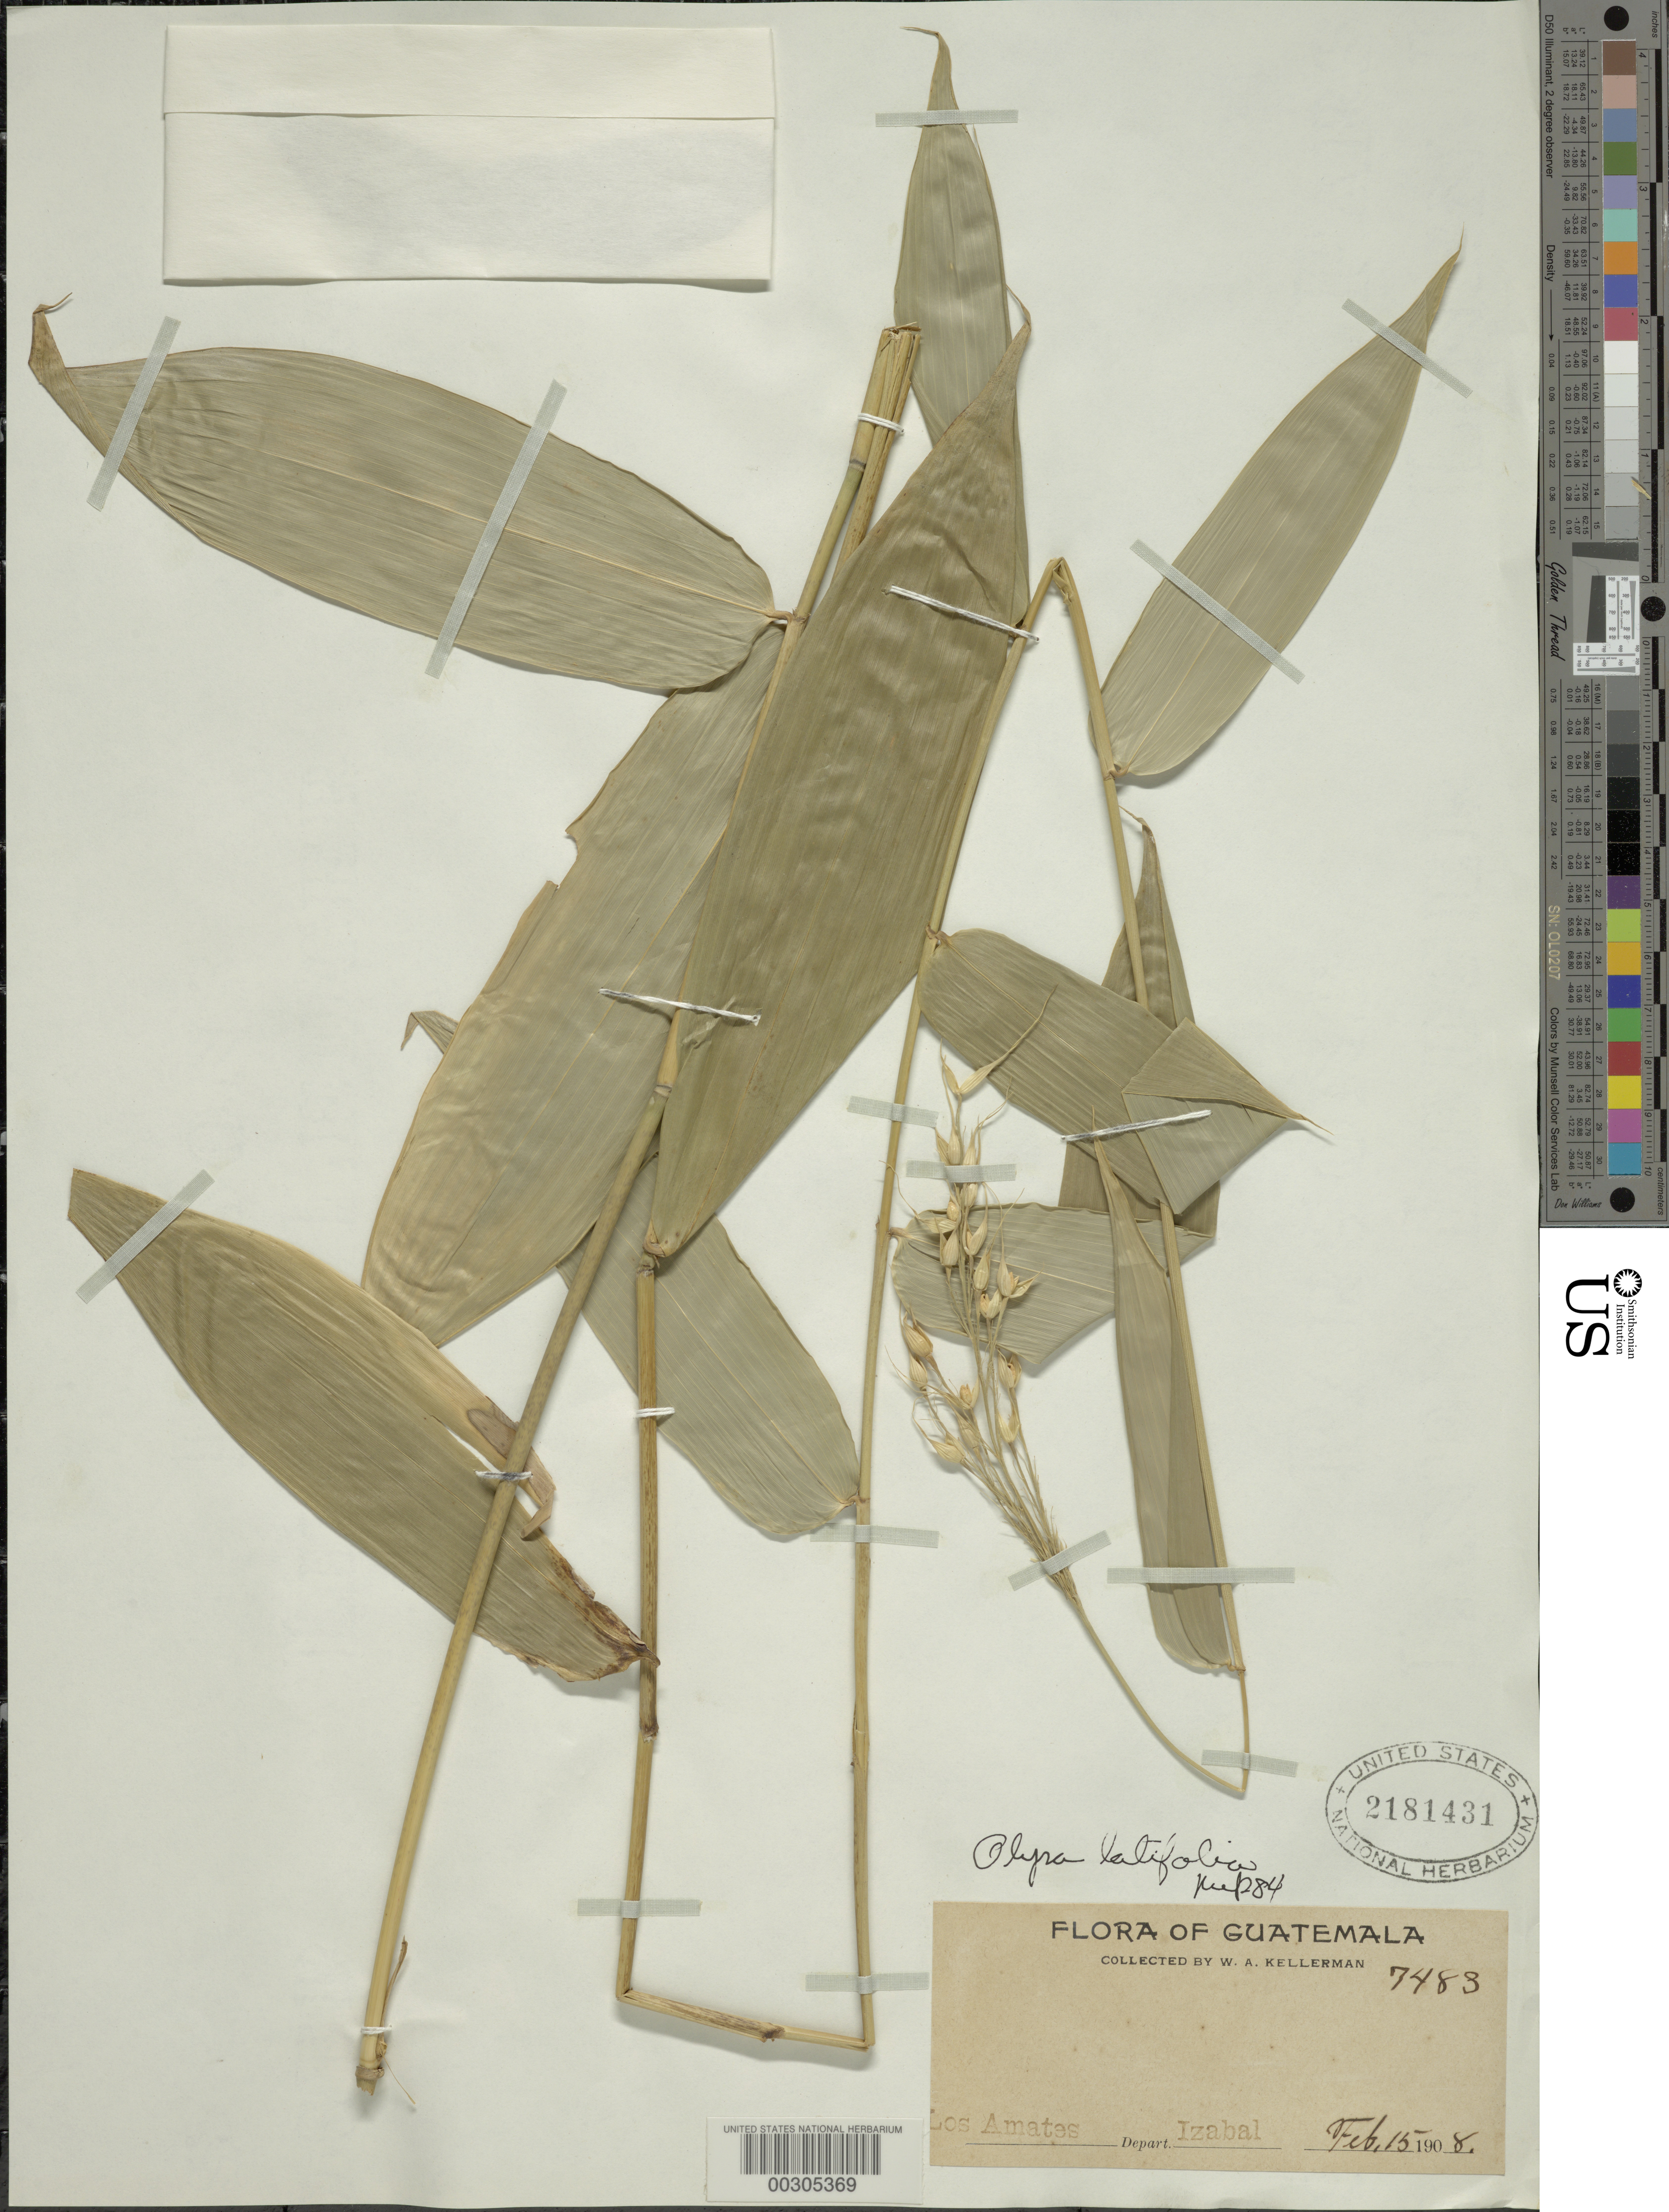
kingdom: Plantae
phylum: Tracheophyta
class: Liliopsida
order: Poales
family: Poaceae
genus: Olyra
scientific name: Olyra latifolia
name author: L.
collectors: W. A. Kellerman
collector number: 7483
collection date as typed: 15 Feb 1908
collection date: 1908-02-15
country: Guatemala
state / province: Izabal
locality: Los Amates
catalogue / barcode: US 2181431